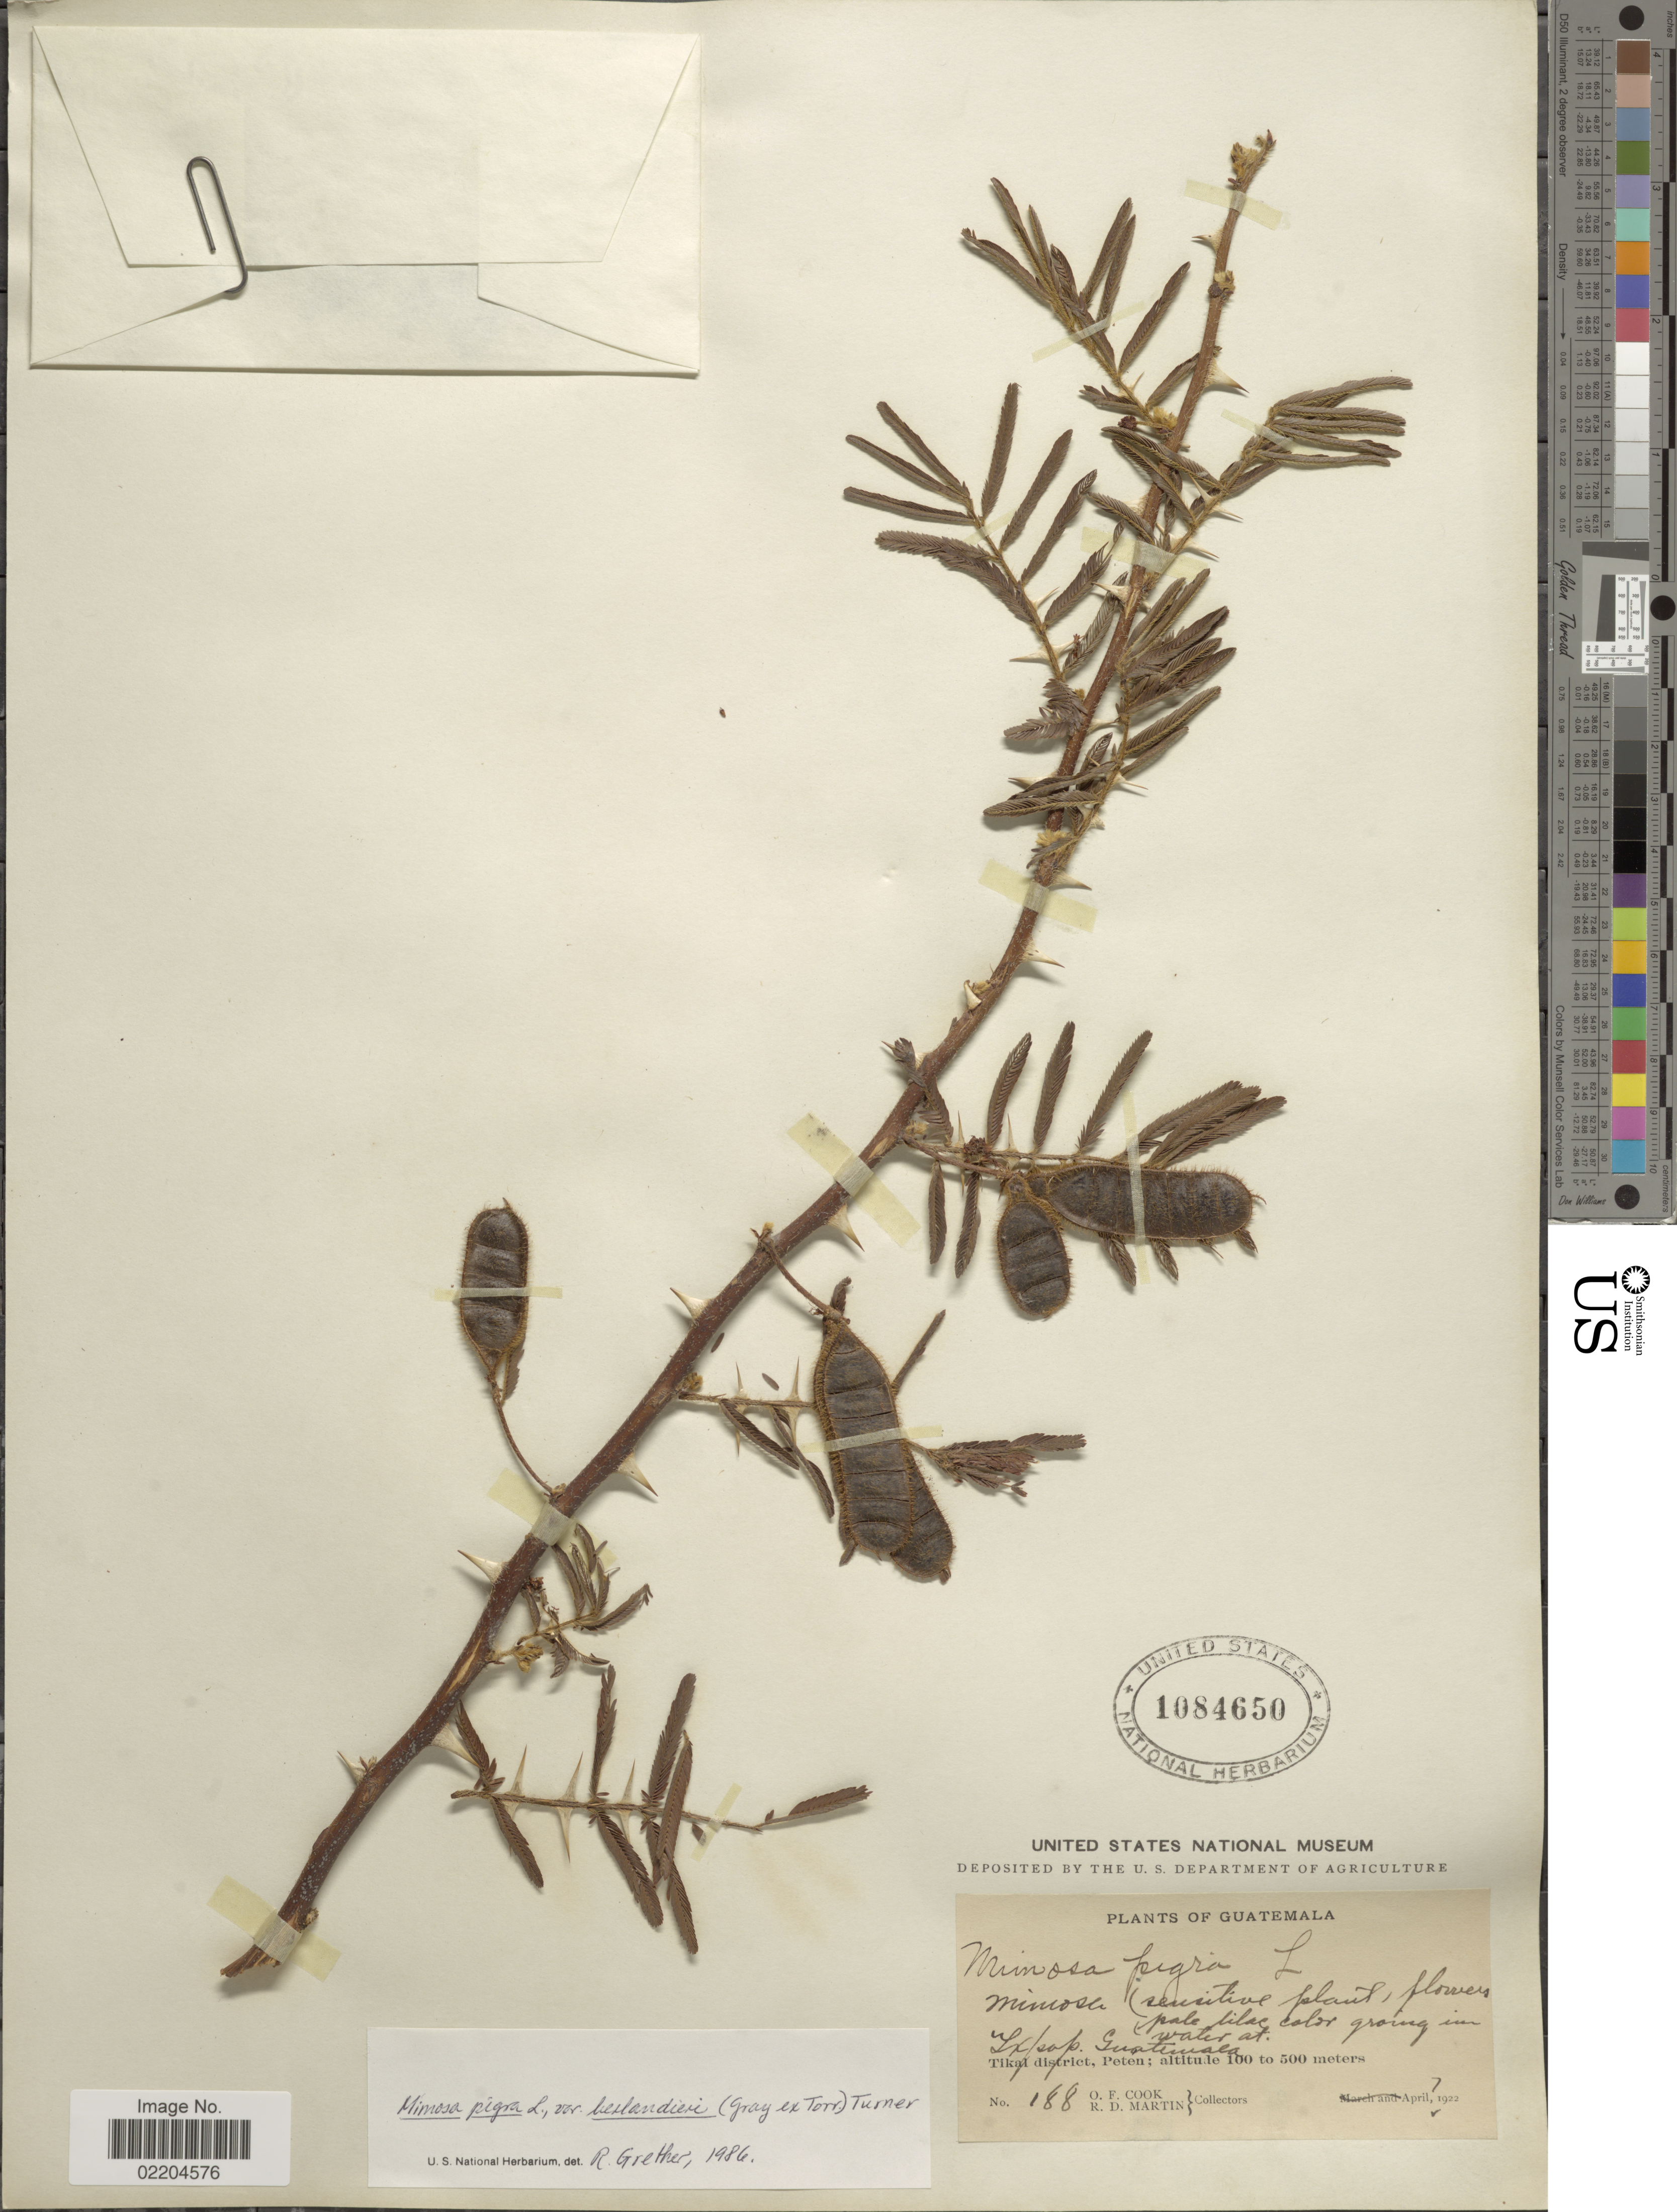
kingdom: Plantae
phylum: Tracheophyta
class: Magnoliopsida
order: Fabales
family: Fabaceae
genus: Mimosa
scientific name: Mimosa asperata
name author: L.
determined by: Strong, Mark T., (BOT), Smithsonian Institution - National Museum of Natural History (UNITED STATES)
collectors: O. F. Cook & R. D. Martin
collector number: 188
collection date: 1922-04-07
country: Guatemala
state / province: El Petén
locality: Guatemala, Tikal district, Peten,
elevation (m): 100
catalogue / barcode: US 1084650